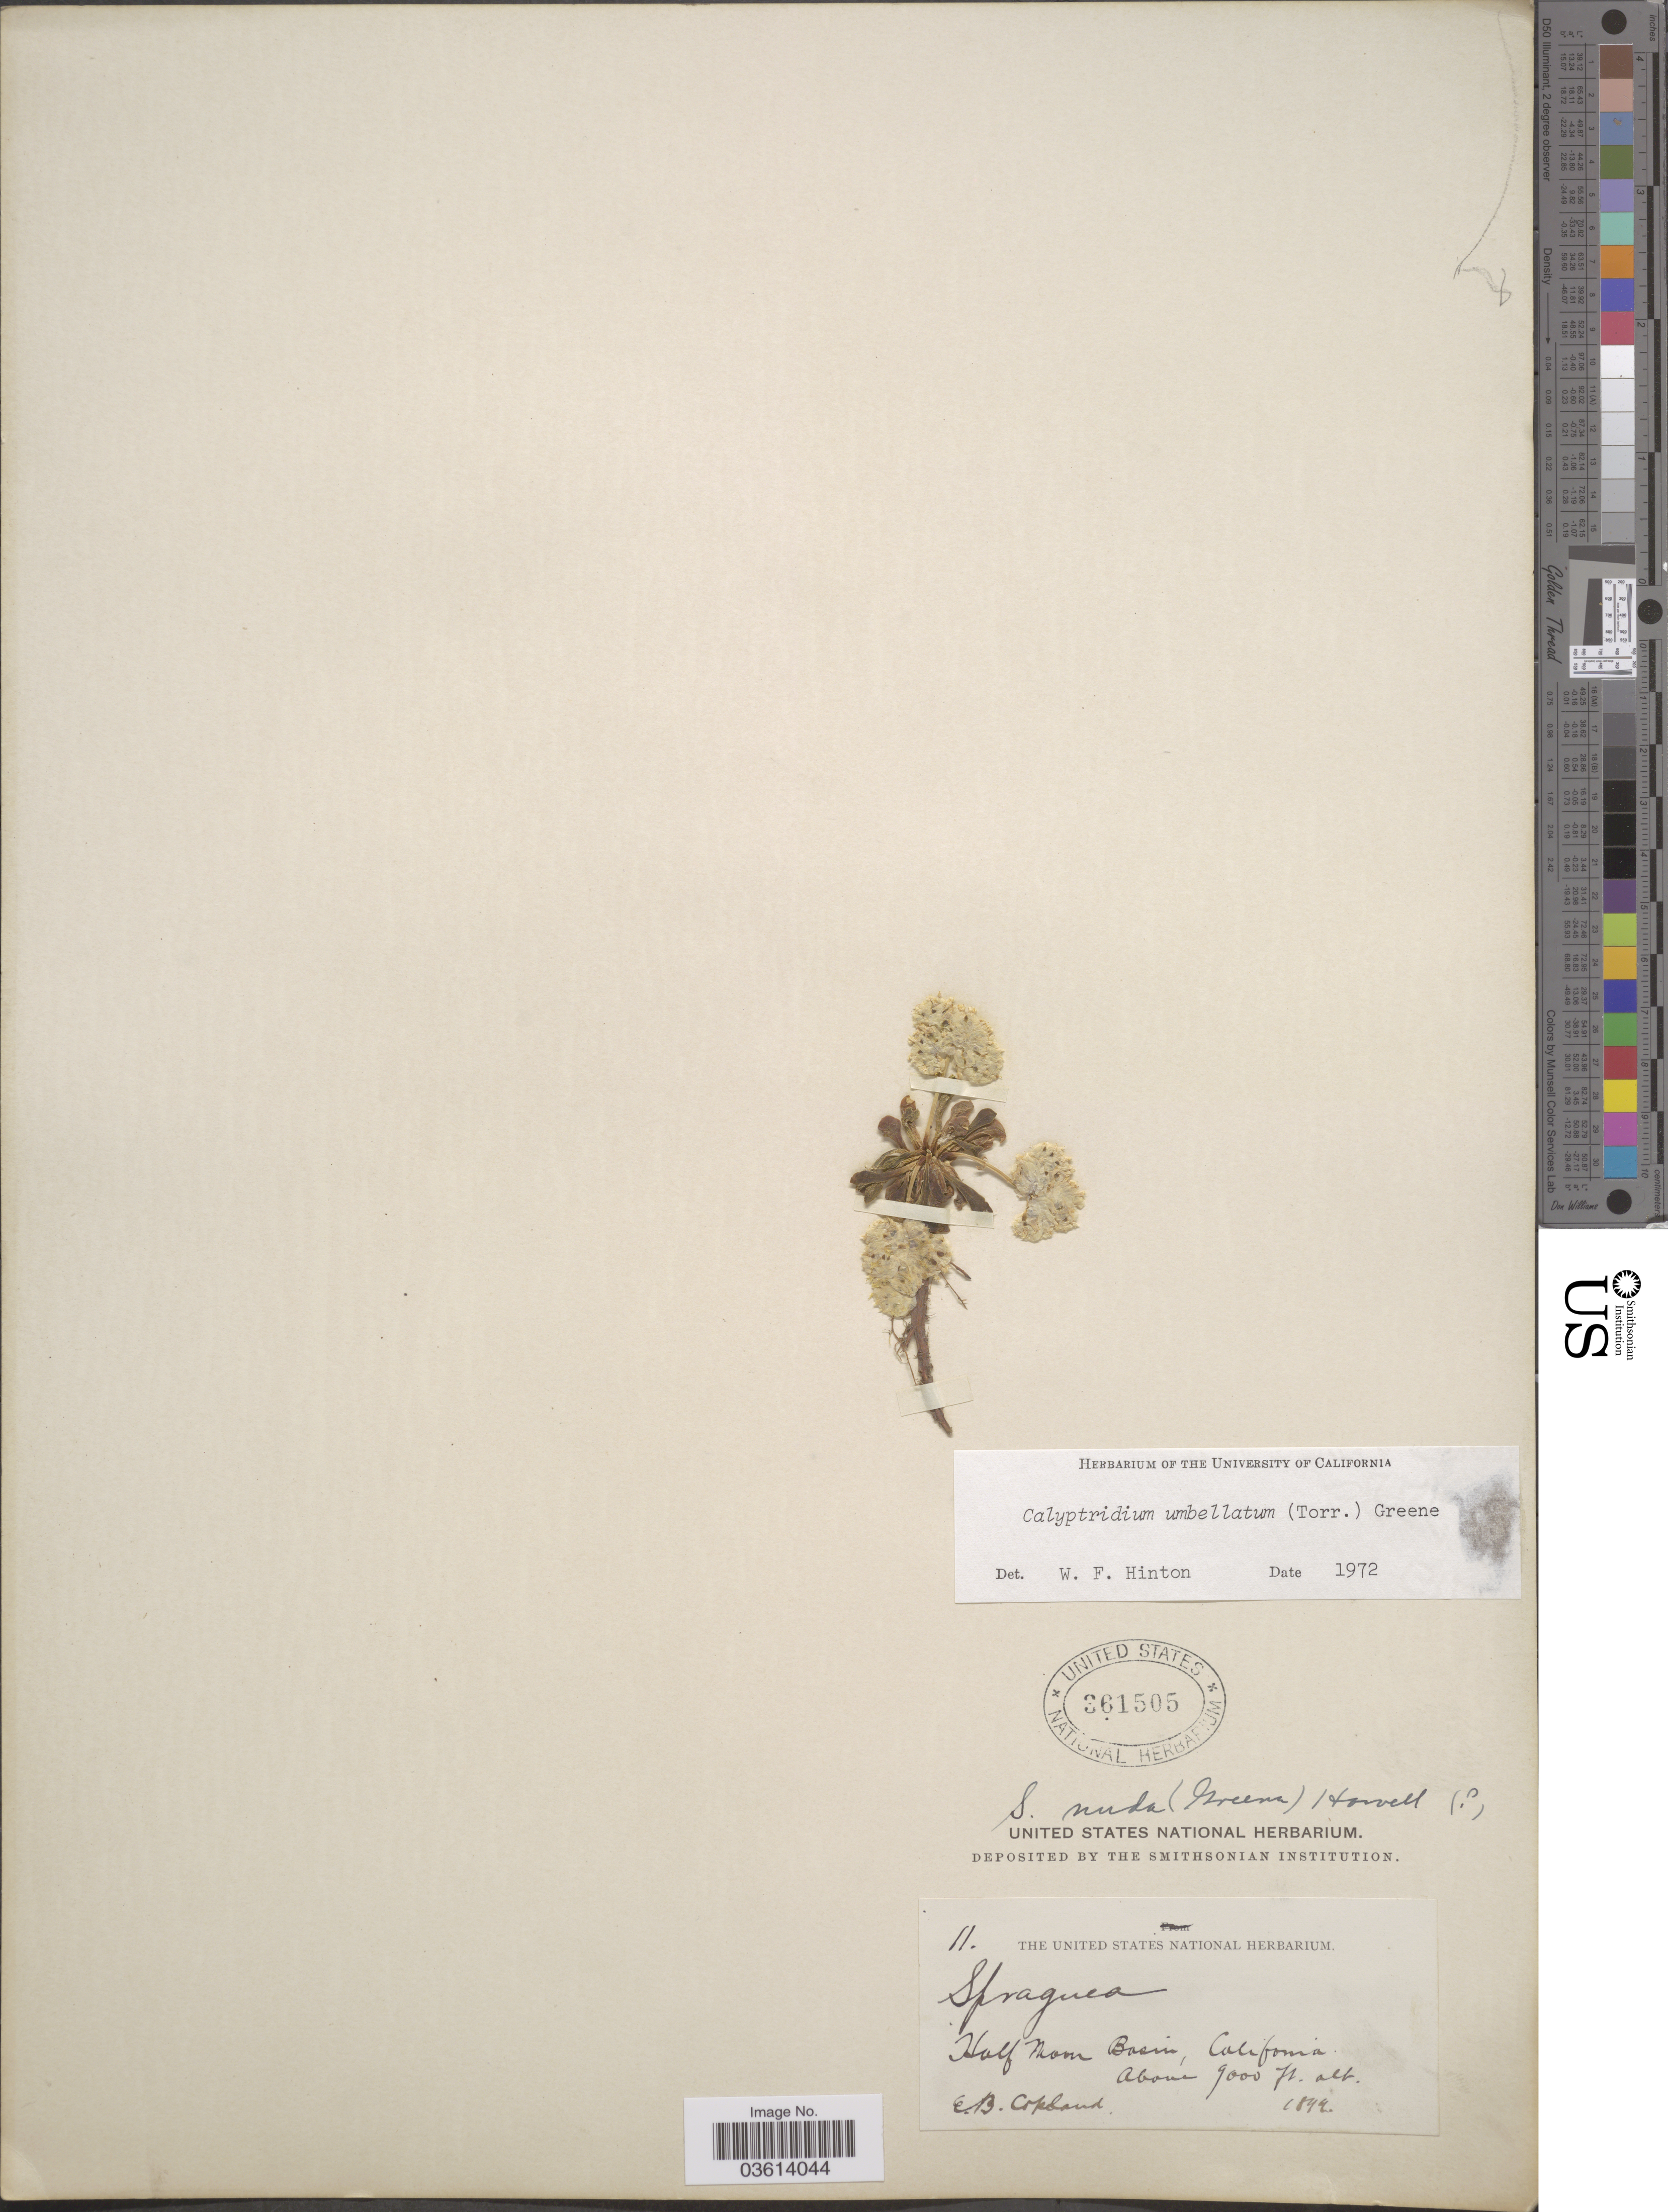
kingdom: Plantae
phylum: Tracheophyta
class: Magnoliopsida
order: Caryophyllales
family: Montiaceae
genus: Calyptridium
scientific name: Calyptridium umbellatum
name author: (Torr.) Greene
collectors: E. B. Copeland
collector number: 11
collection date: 1899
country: United States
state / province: California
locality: Half Moon Basin.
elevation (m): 2743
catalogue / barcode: US 361505